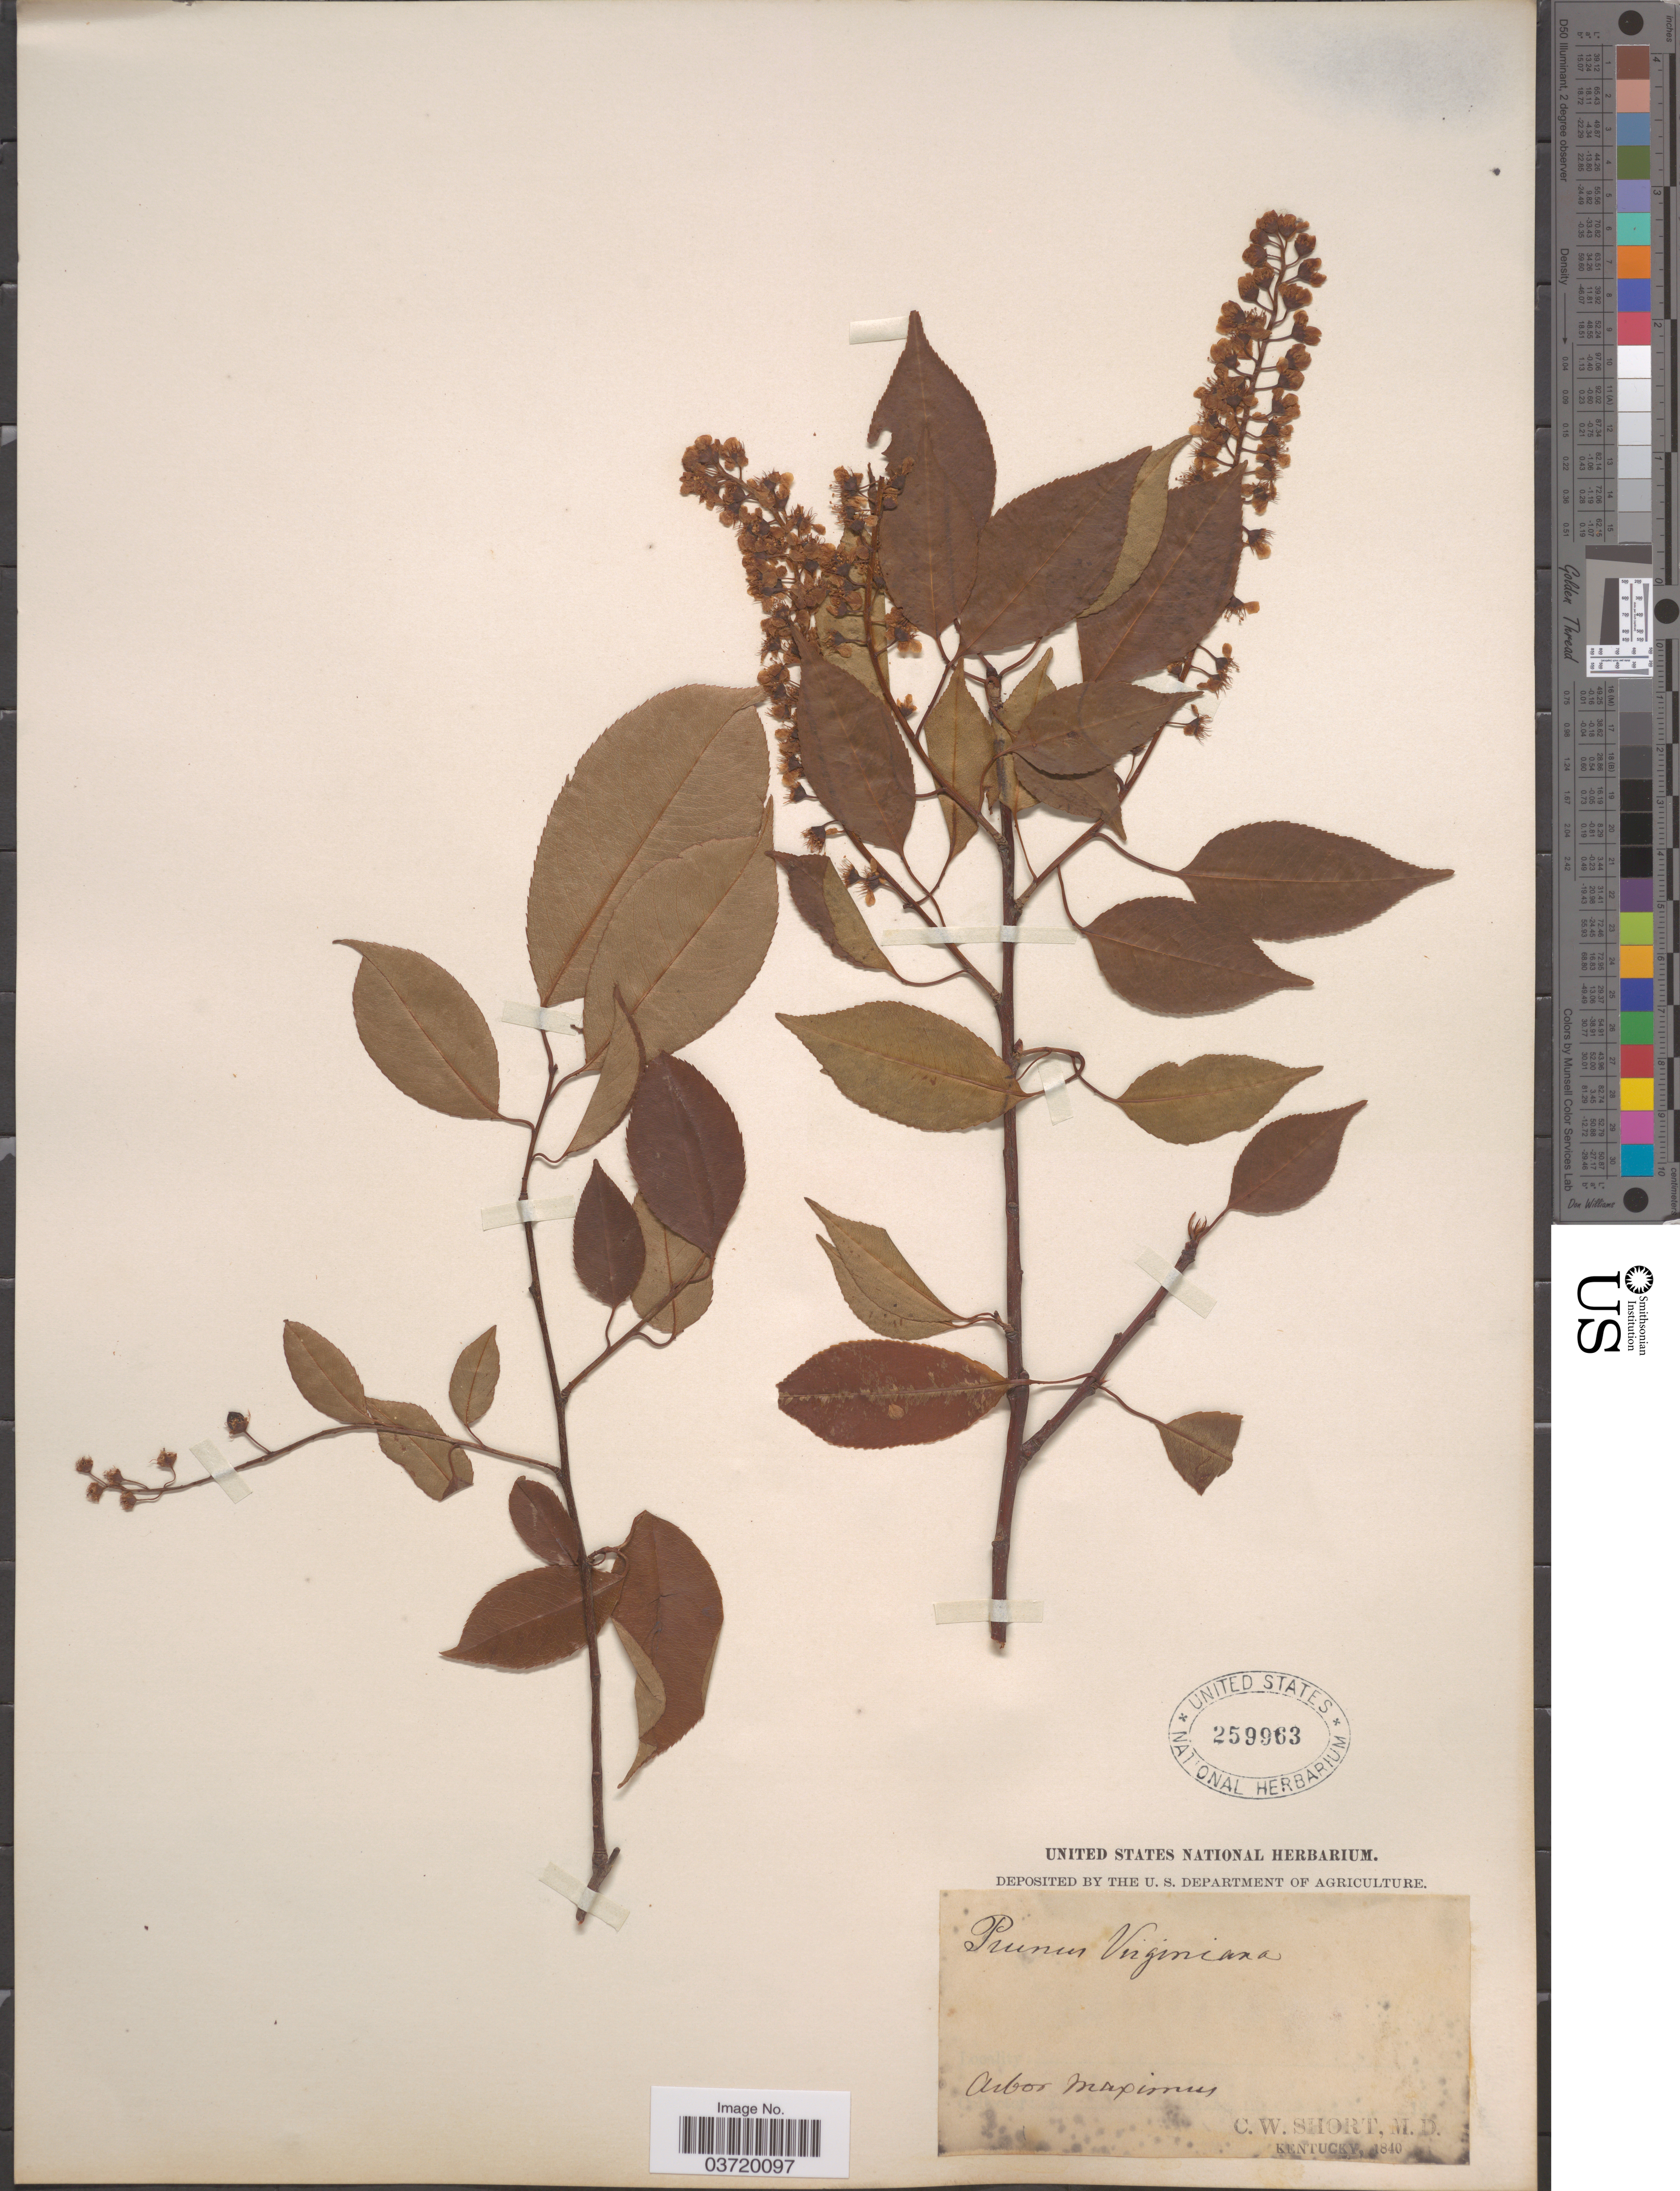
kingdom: Plantae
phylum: Tracheophyta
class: Magnoliopsida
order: Rosales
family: Rosaceae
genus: Prunus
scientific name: Prunus virginiana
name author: L.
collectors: C. W. Short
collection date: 1840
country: United States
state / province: Kentucky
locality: Arbor Maximus.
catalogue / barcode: US 259963